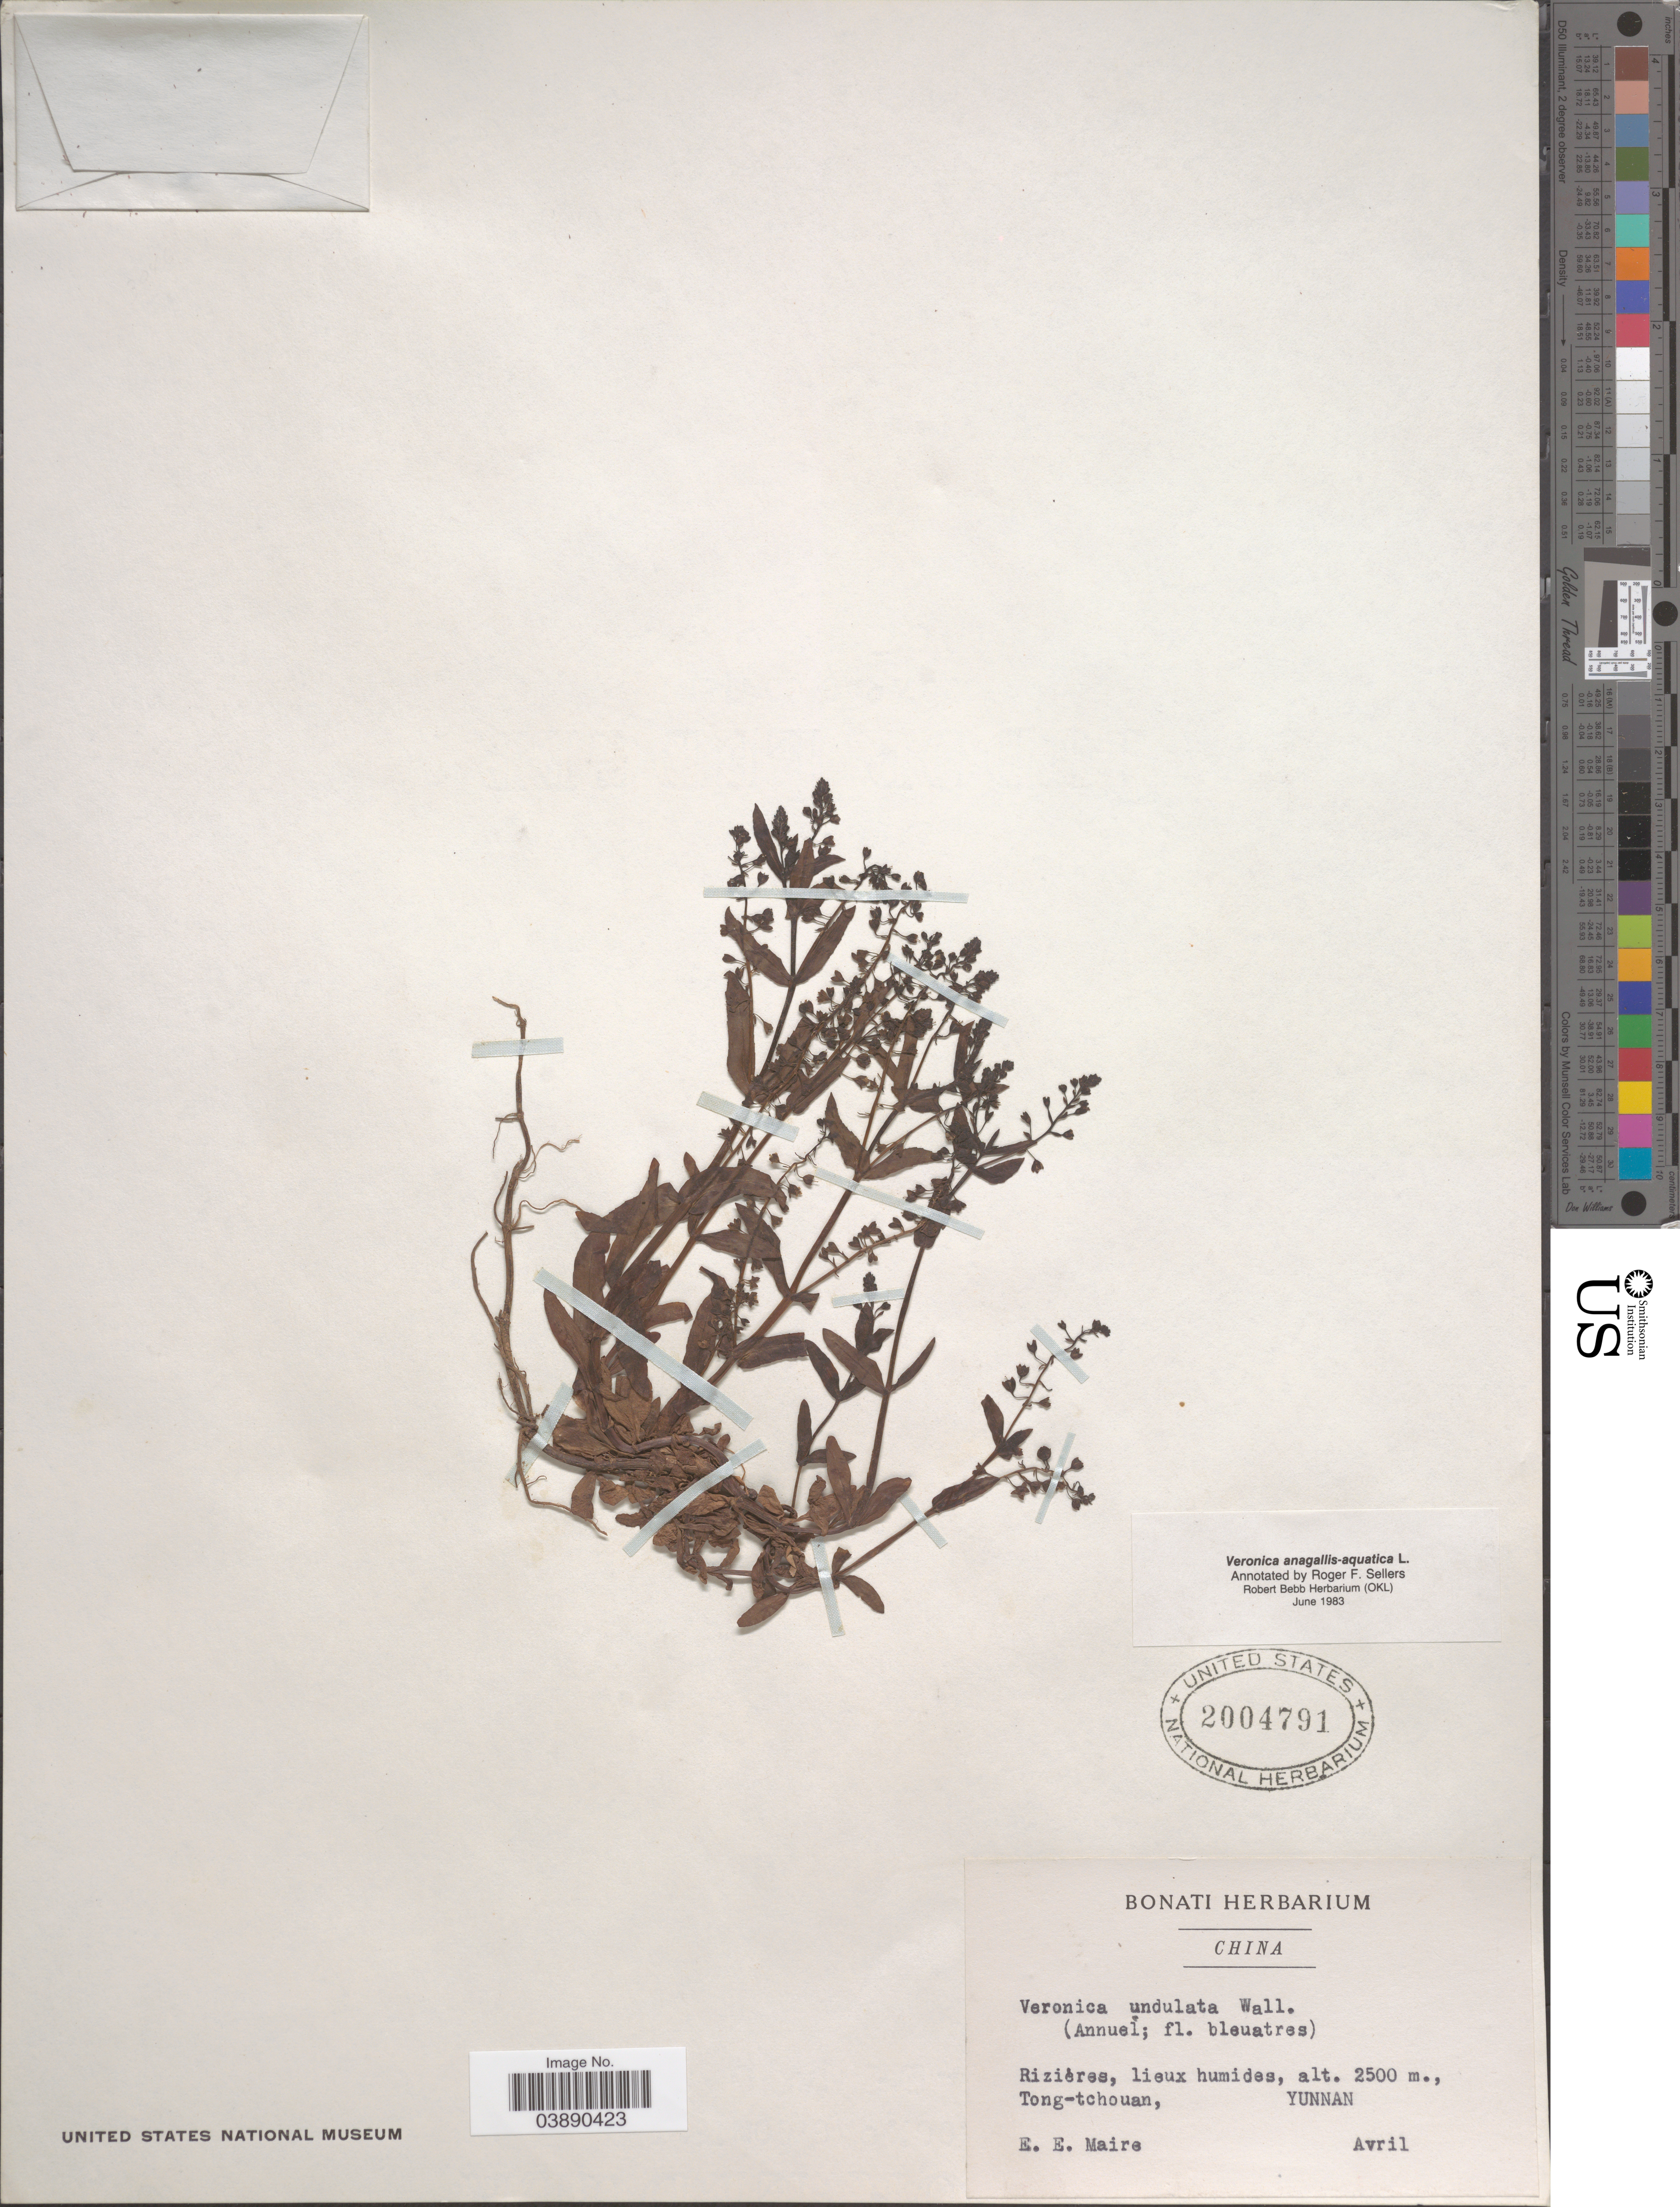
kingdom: Plantae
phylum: Tracheophyta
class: Magnoliopsida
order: Lamiales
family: Plantaginaceae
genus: Veronica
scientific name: Veronica undulata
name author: Wall.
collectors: E. E. Maire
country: China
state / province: Yunnan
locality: Tong-tchouan.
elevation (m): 2500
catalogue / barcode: US 2004791